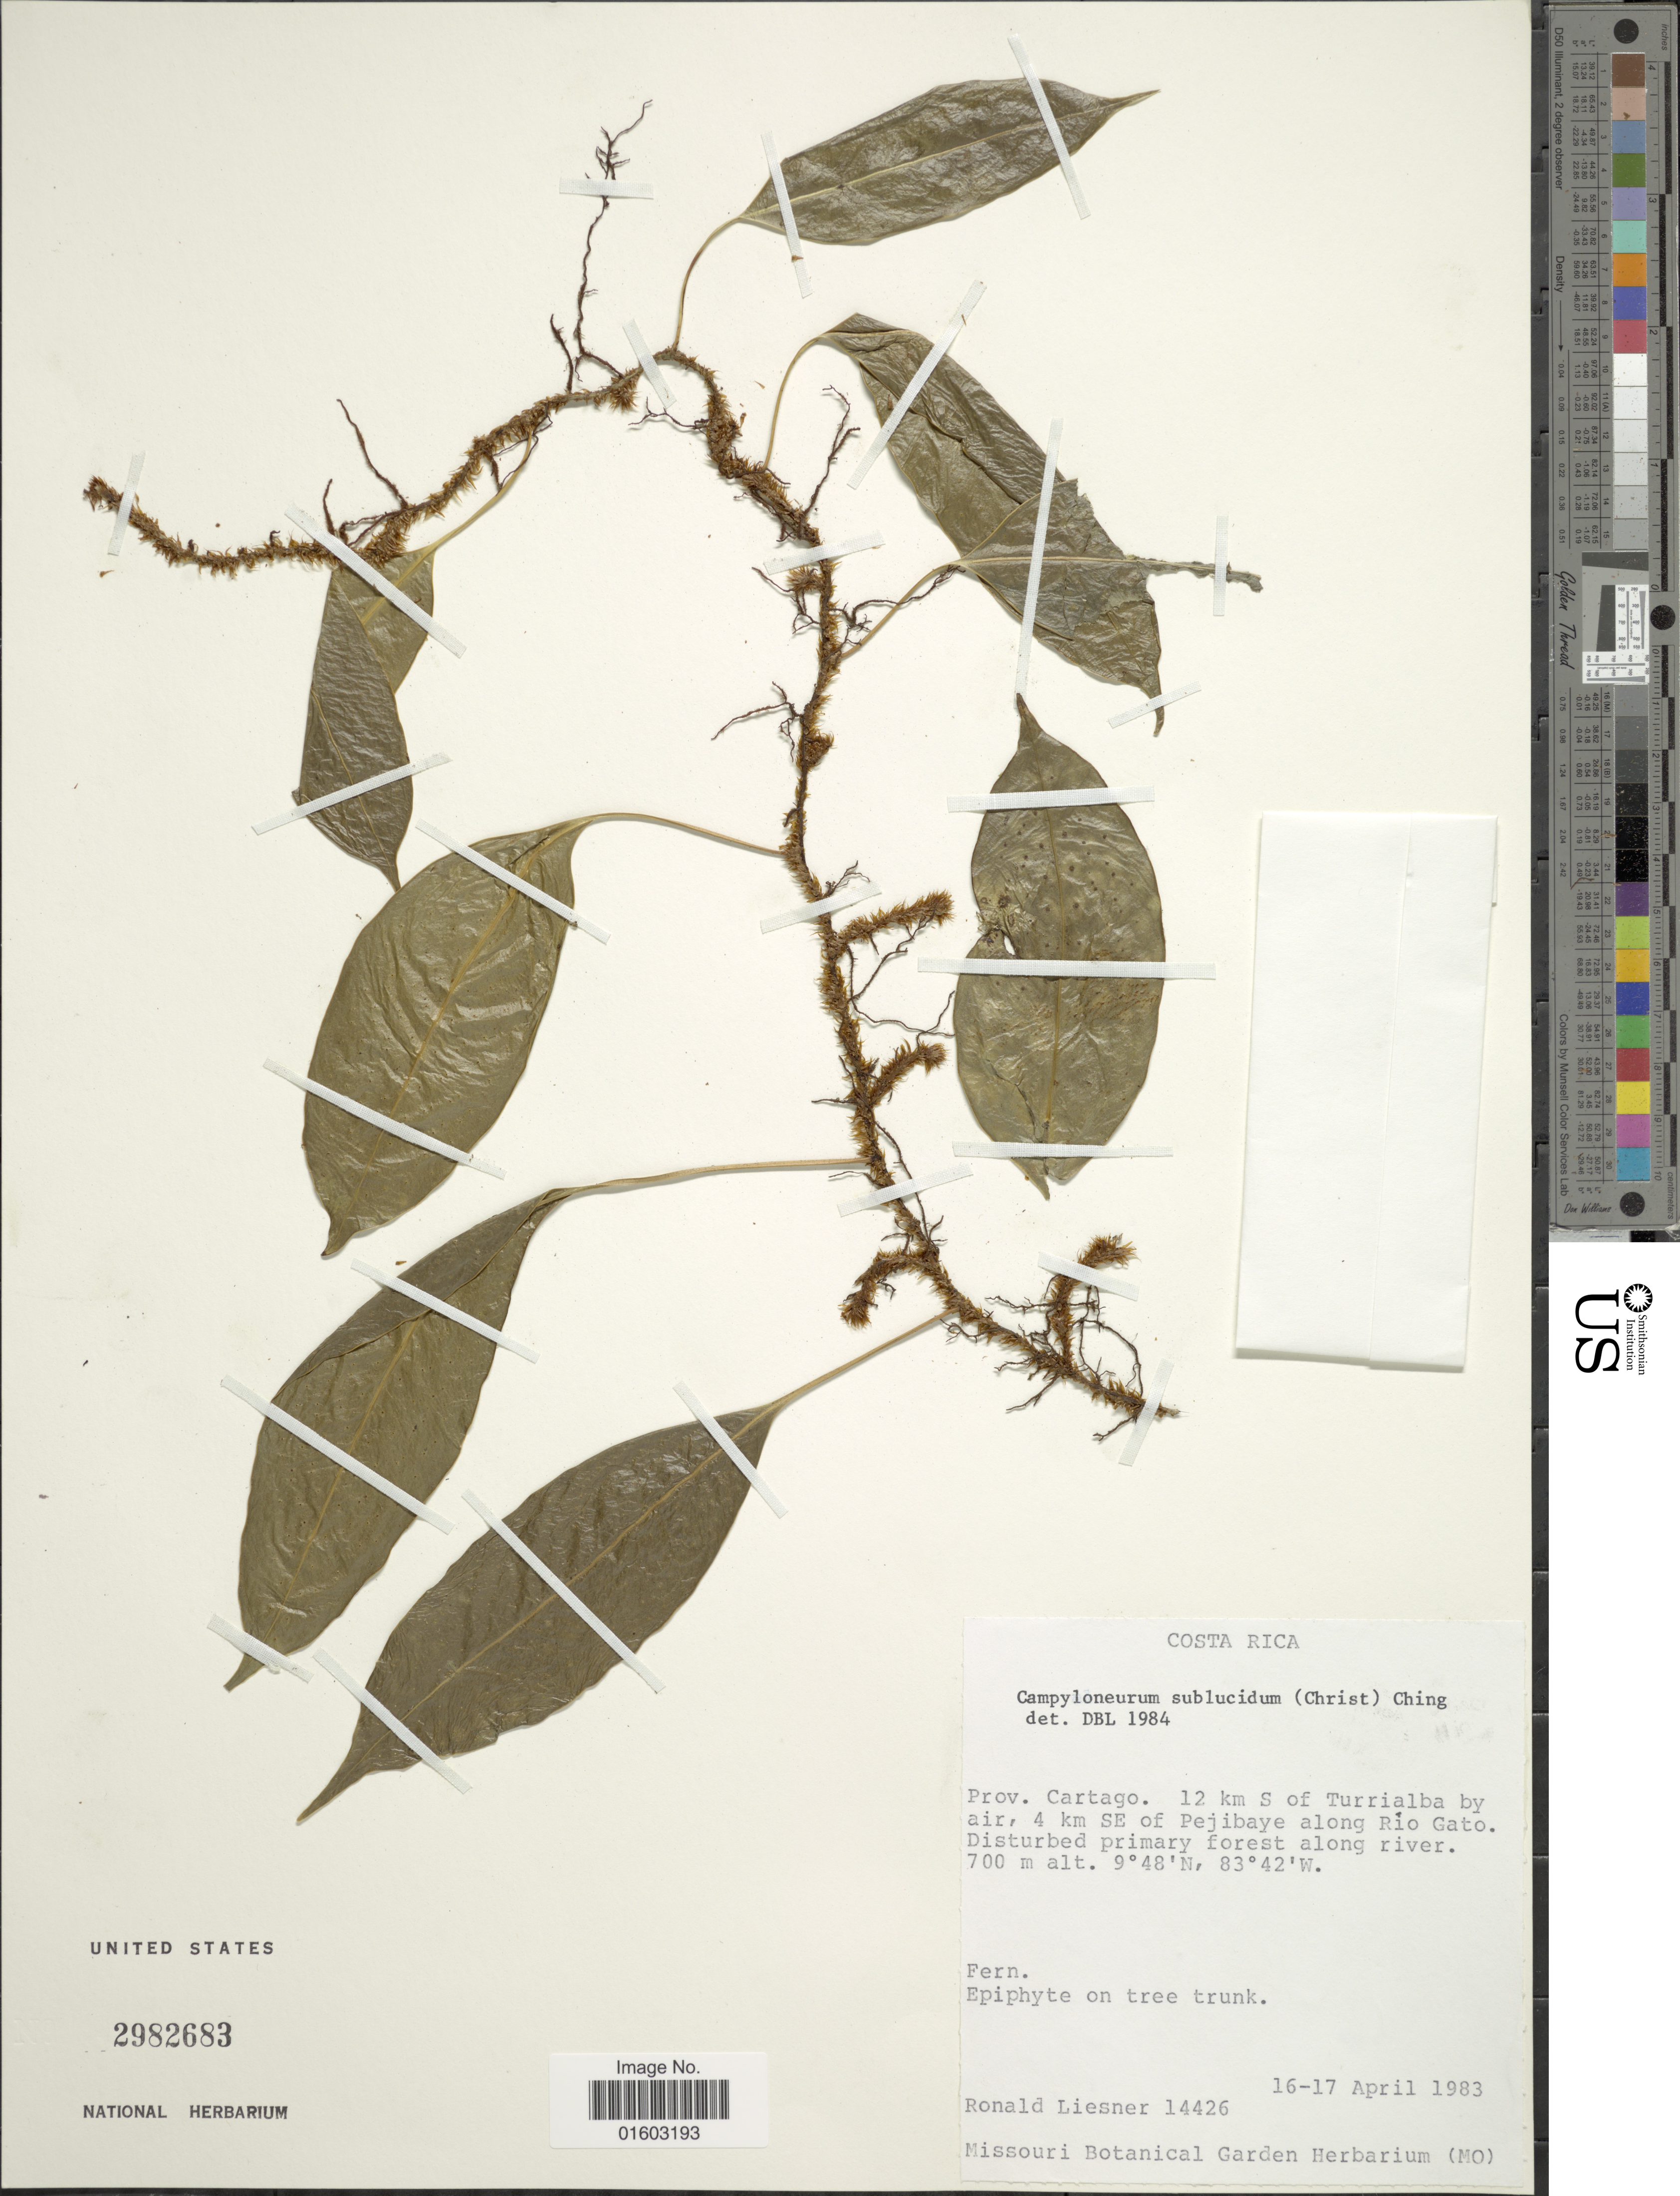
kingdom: Plantae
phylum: Tracheophyta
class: Polypodiopsida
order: Polypodiales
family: Polypodiaceae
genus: Campyloneurum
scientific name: Campyloneurum sublucidum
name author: (Christ) Ching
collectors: R. L. Liesner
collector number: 14426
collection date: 1983-04-16/1983-04-17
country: Costa Rica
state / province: Cartago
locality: Prov. Cartago. 12 km S of Turrialba by air, 4 km SE of Pejibaye along Rio Gato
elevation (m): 700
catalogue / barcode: US 2982683